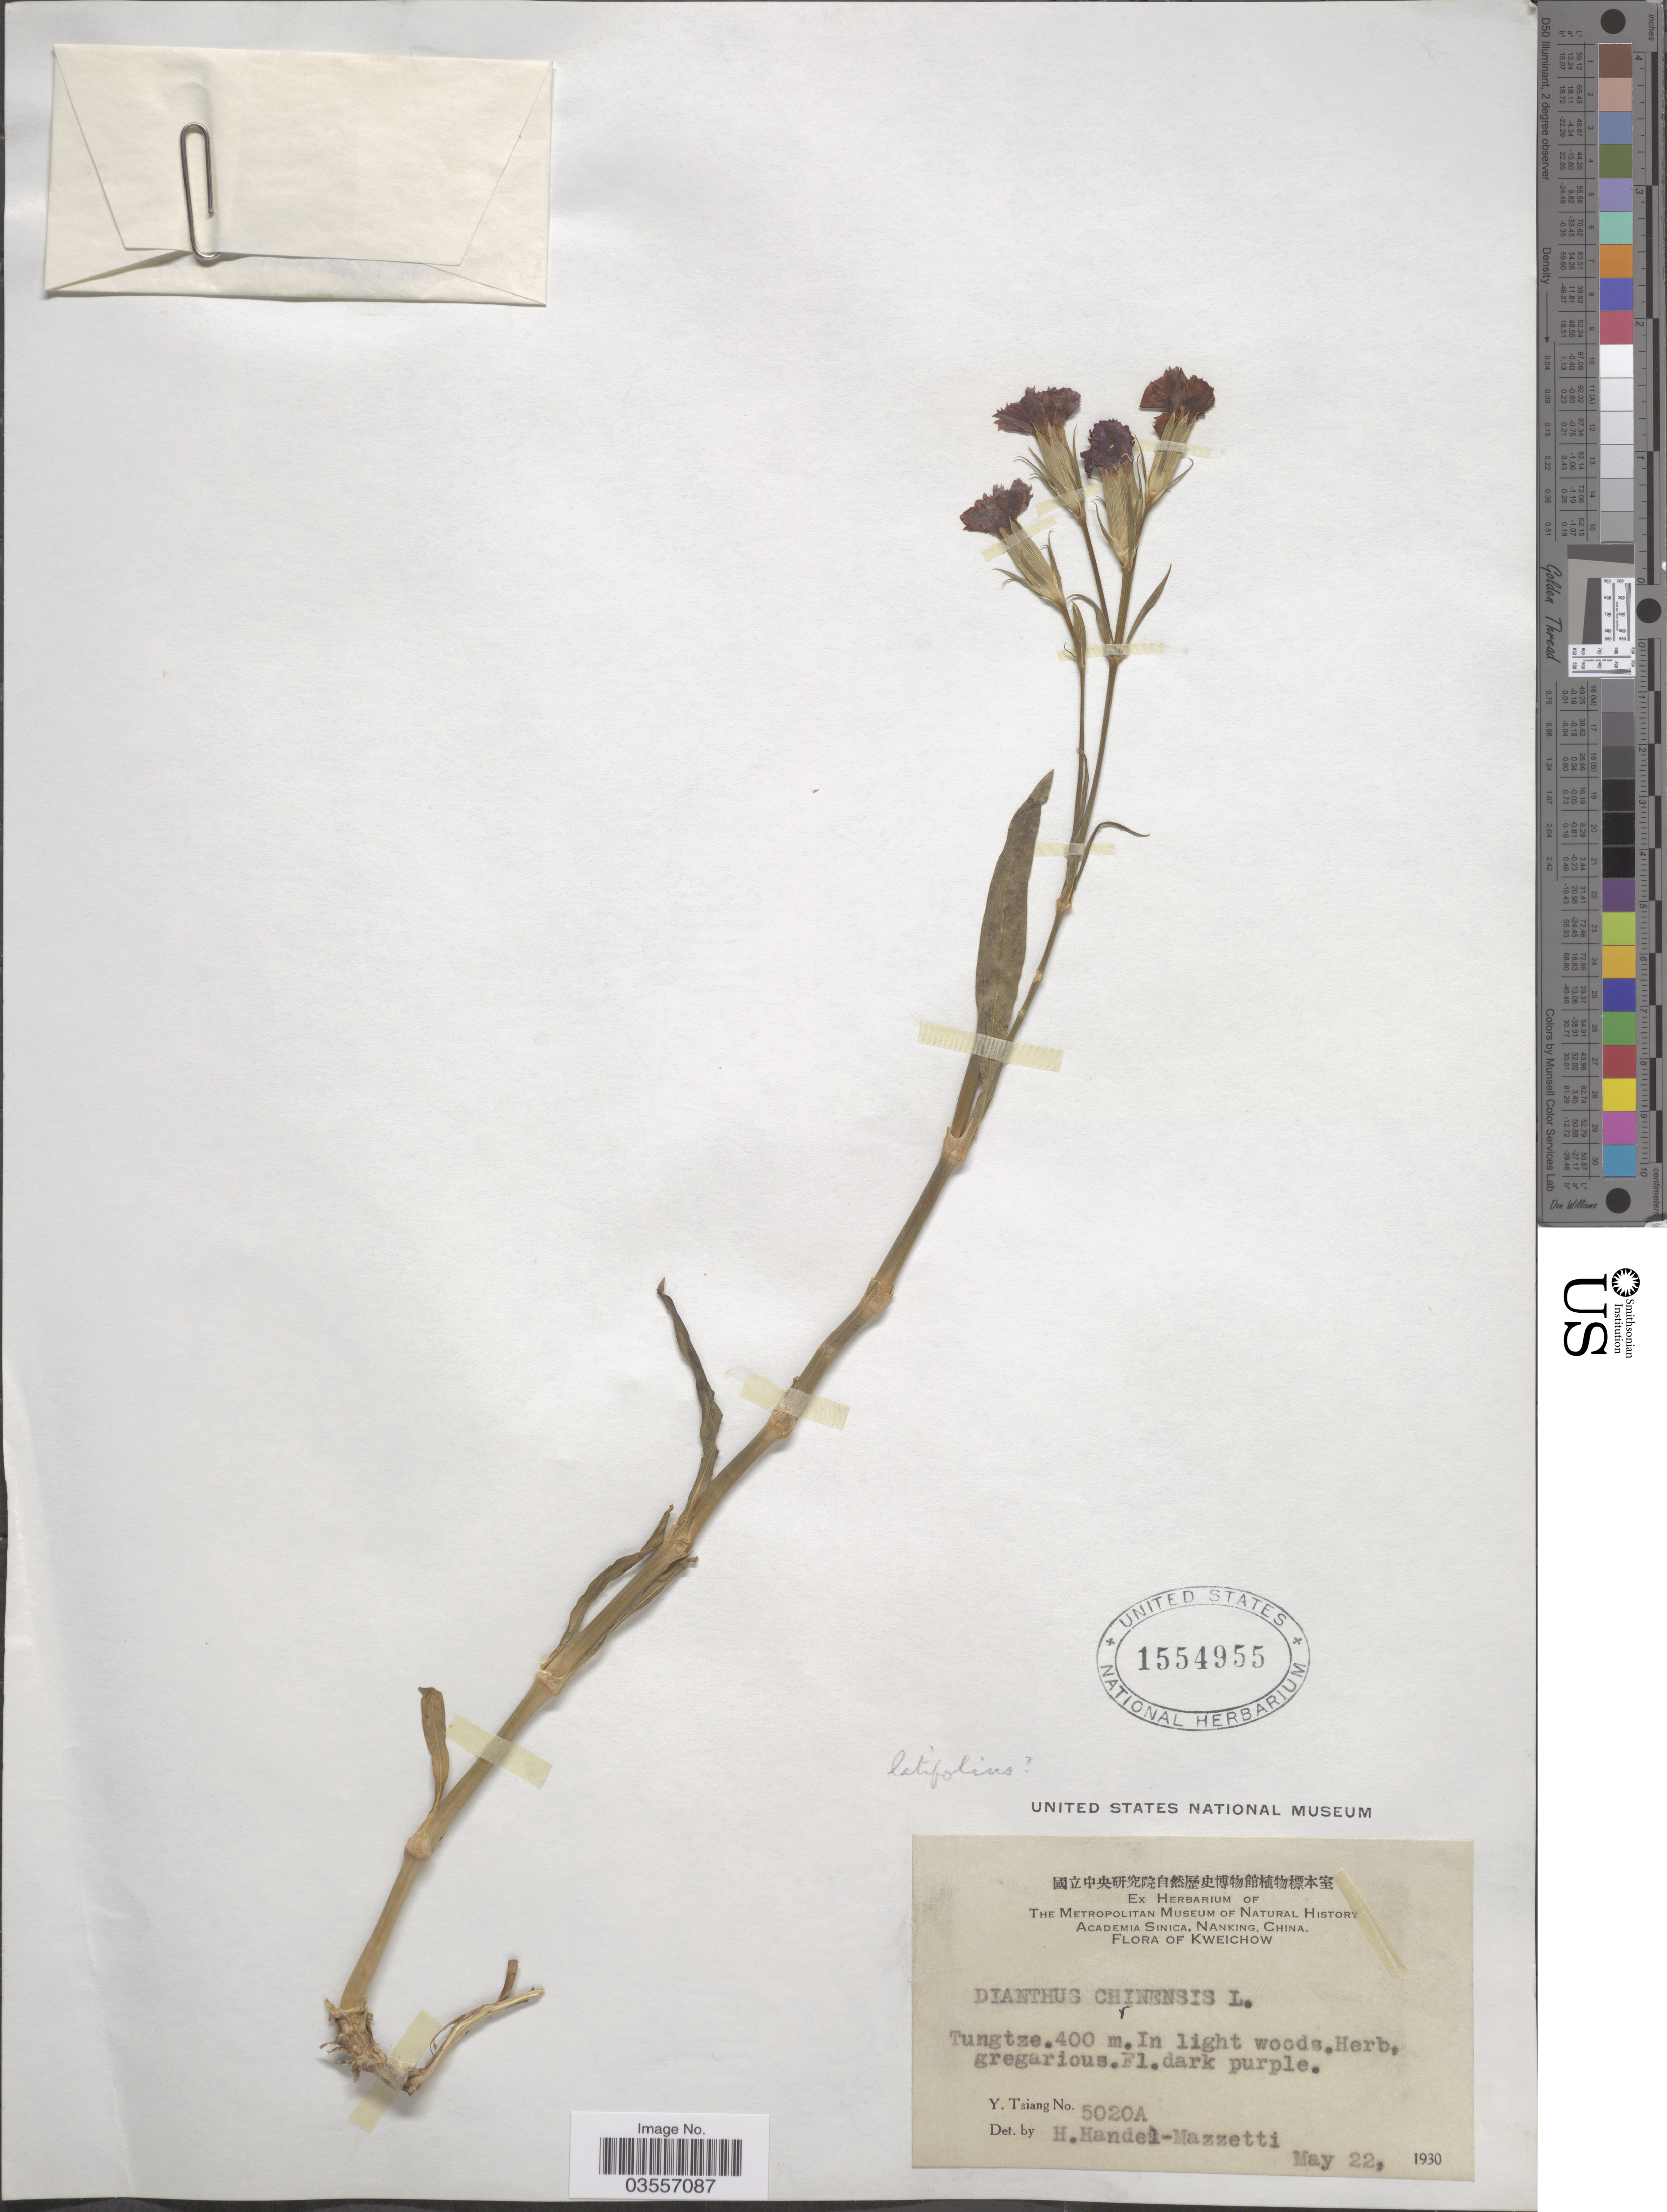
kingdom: Plantae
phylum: Tracheophyta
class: Magnoliopsida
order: Caryophyllales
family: Caryophyllaceae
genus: Dianthus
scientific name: Dianthus chinensis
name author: L.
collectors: Y. Tsiang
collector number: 5020A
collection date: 1930-05-22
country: China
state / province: Guizhou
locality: Kweichow. Tungtze.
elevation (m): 400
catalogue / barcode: US 1554955